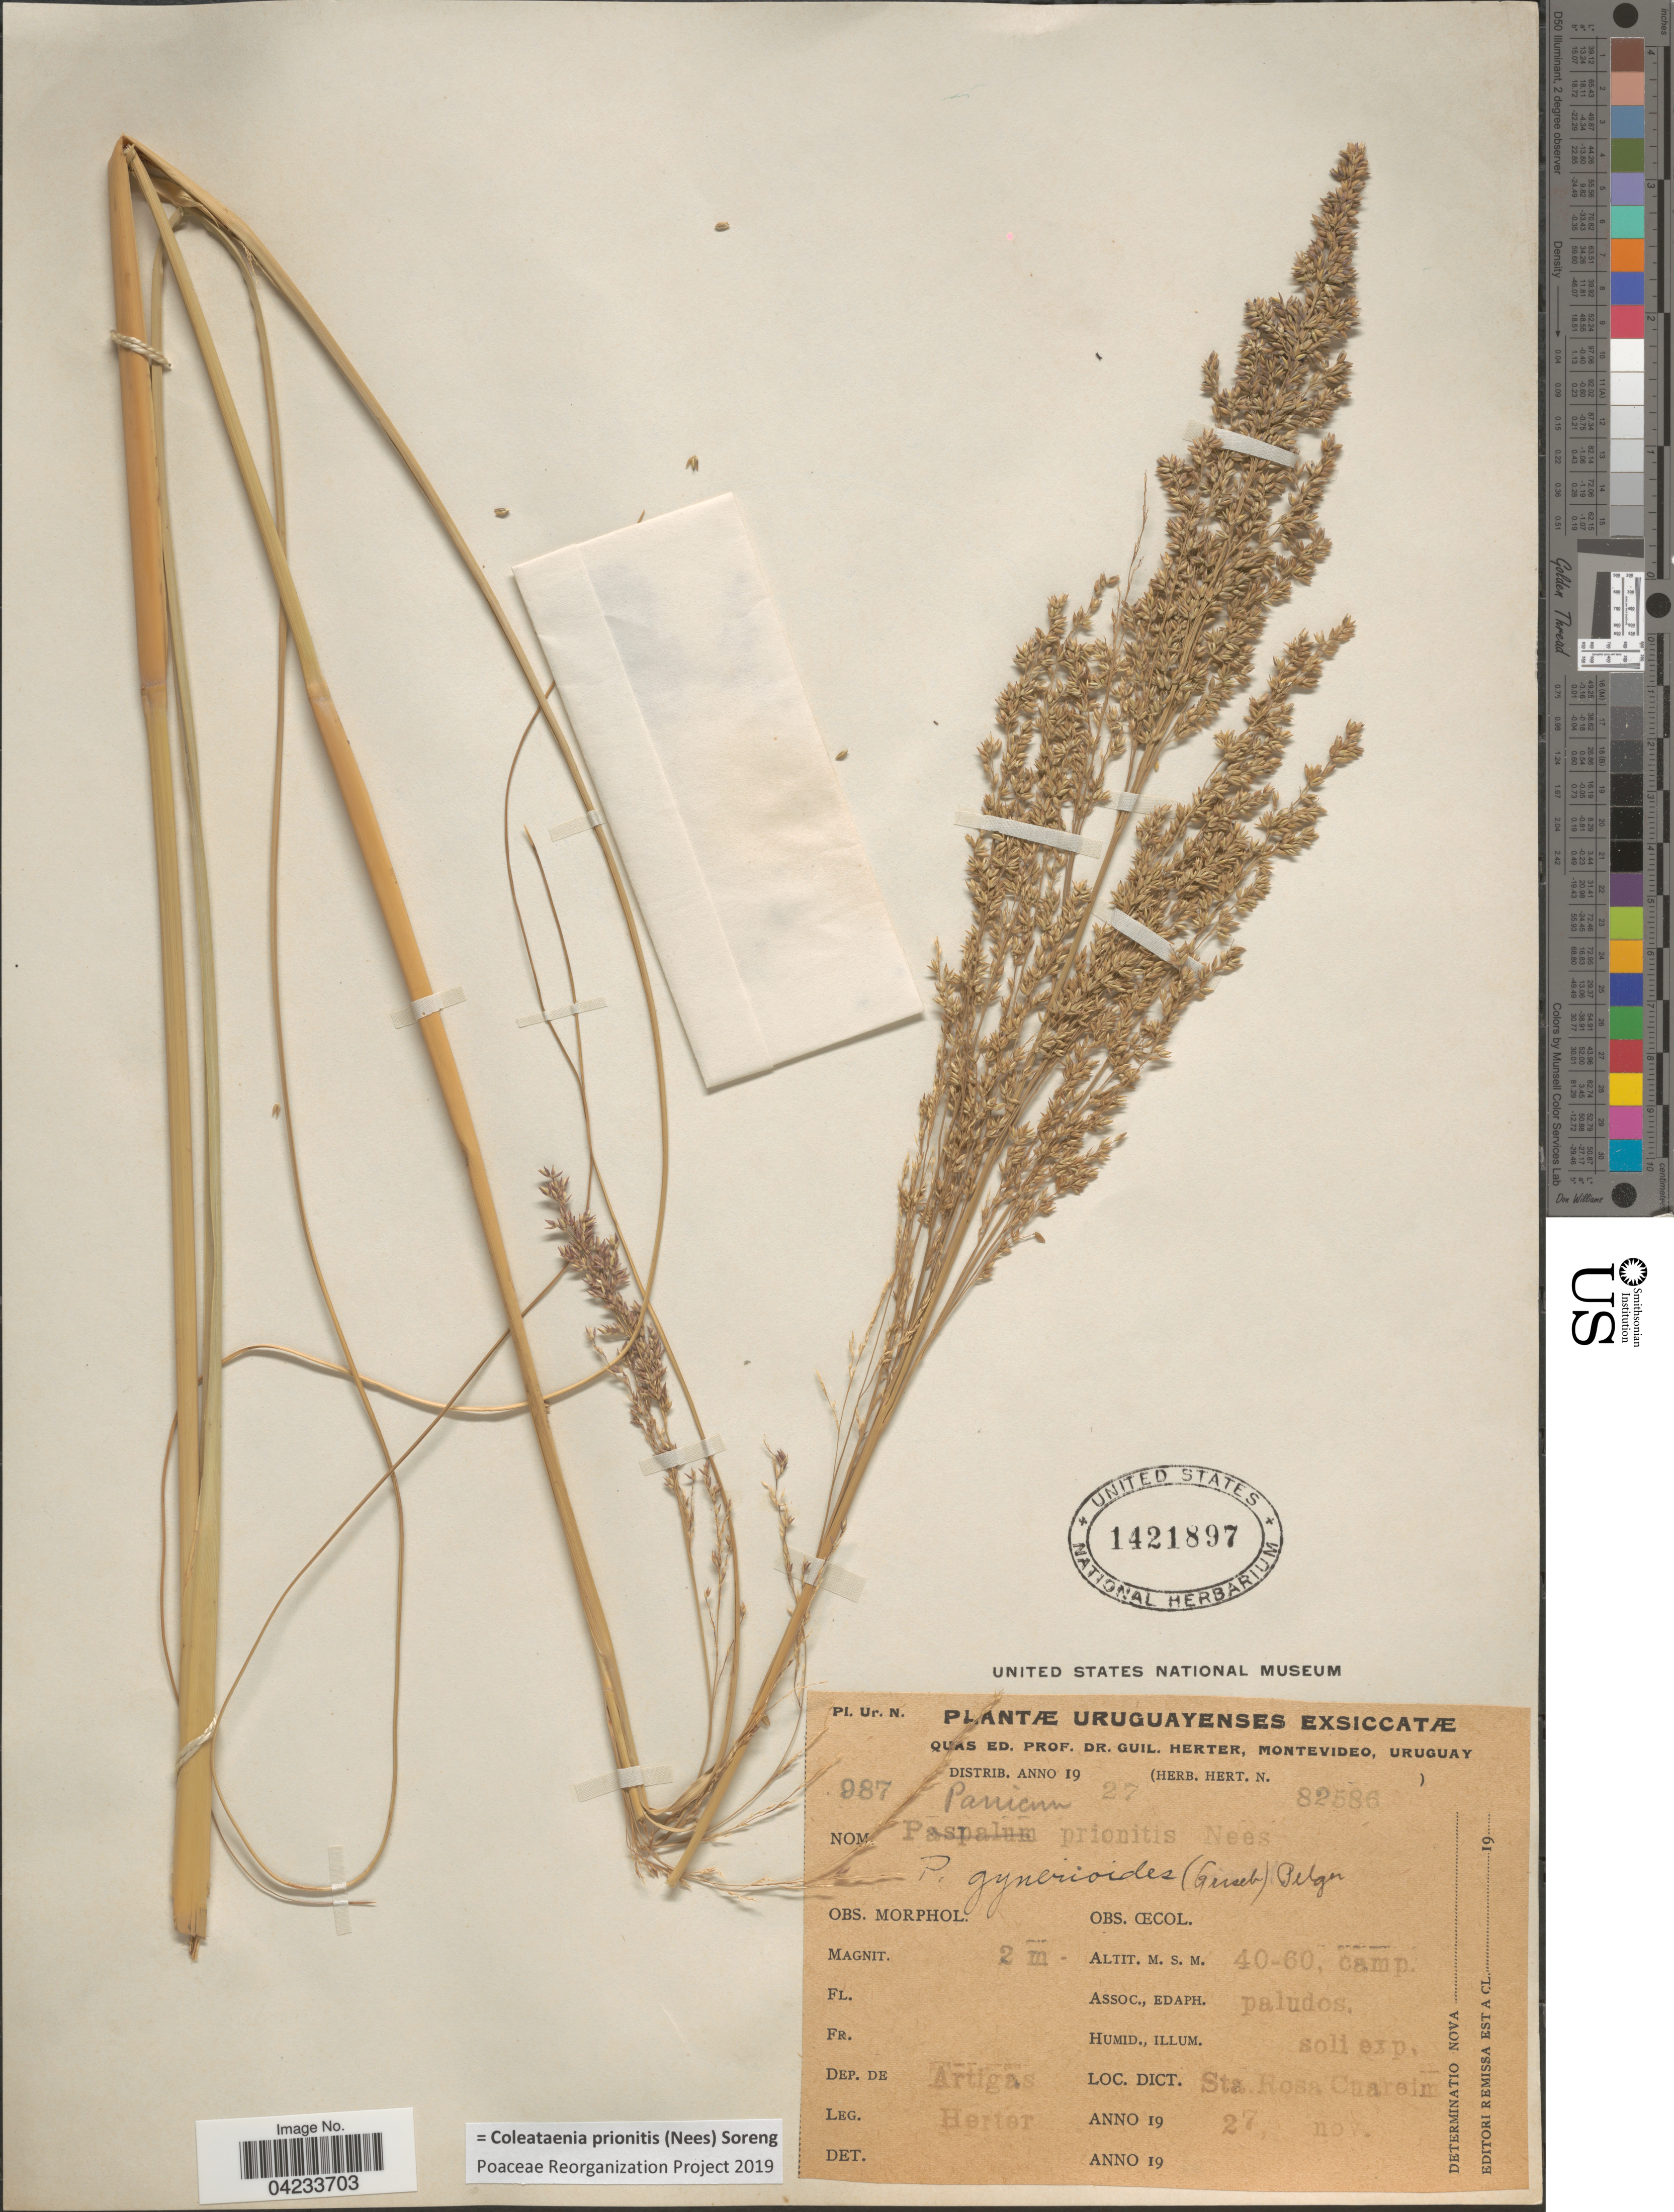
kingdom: Plantae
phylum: Tracheophyta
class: Liliopsida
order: Poales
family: Poaceae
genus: Coleataenia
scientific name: Coleataenia prionitis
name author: (Nees) Soreng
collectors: G. Herter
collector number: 987/82586?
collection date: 1927-11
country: Uruguay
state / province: Artigas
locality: Uruguayenses. Dep. de Artigas. Dict. Sta.Rosa Cuareim.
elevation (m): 40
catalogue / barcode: US 1421897